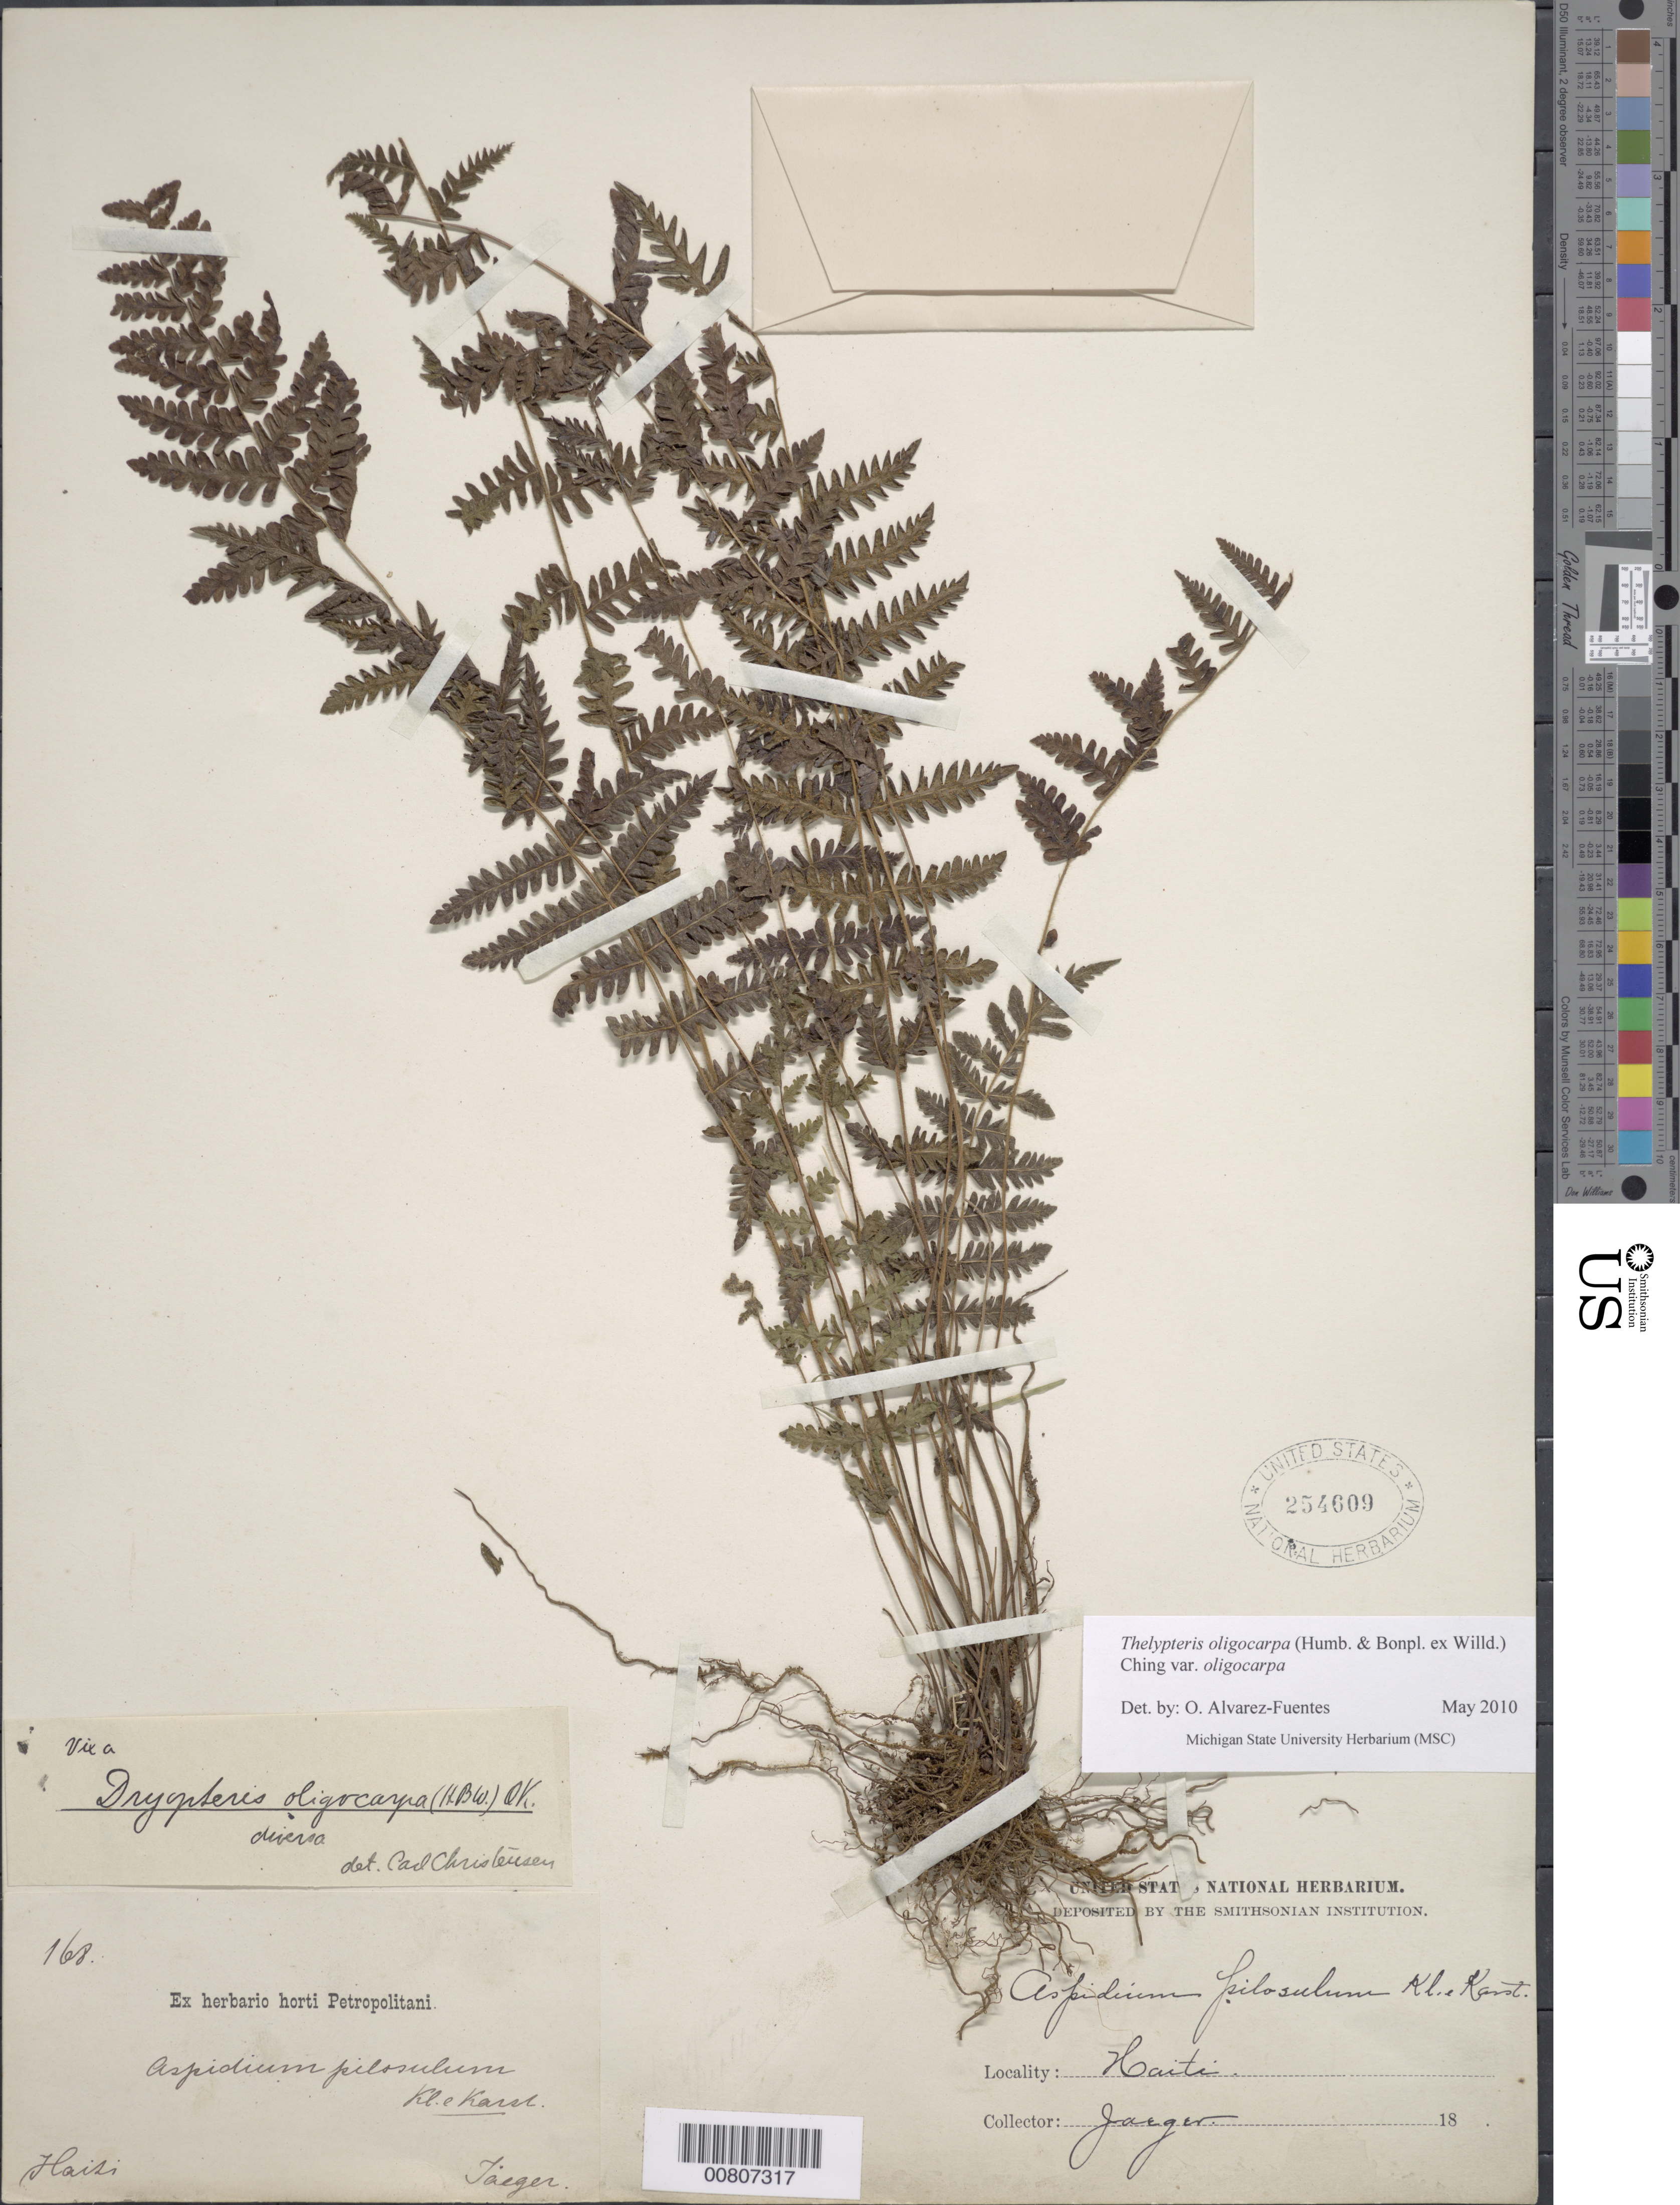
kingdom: Plantae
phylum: Tracheophyta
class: Polypodiopsida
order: Polypodiales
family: Thelypteridaceae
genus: Amauropelta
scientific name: Amauropelta oligocarpa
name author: (Humb. & Bonpl. ex Willd.) Pic. Serm.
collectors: -. Jaeger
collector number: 168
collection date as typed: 18--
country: Haiti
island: Hispaniola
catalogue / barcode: US 254609